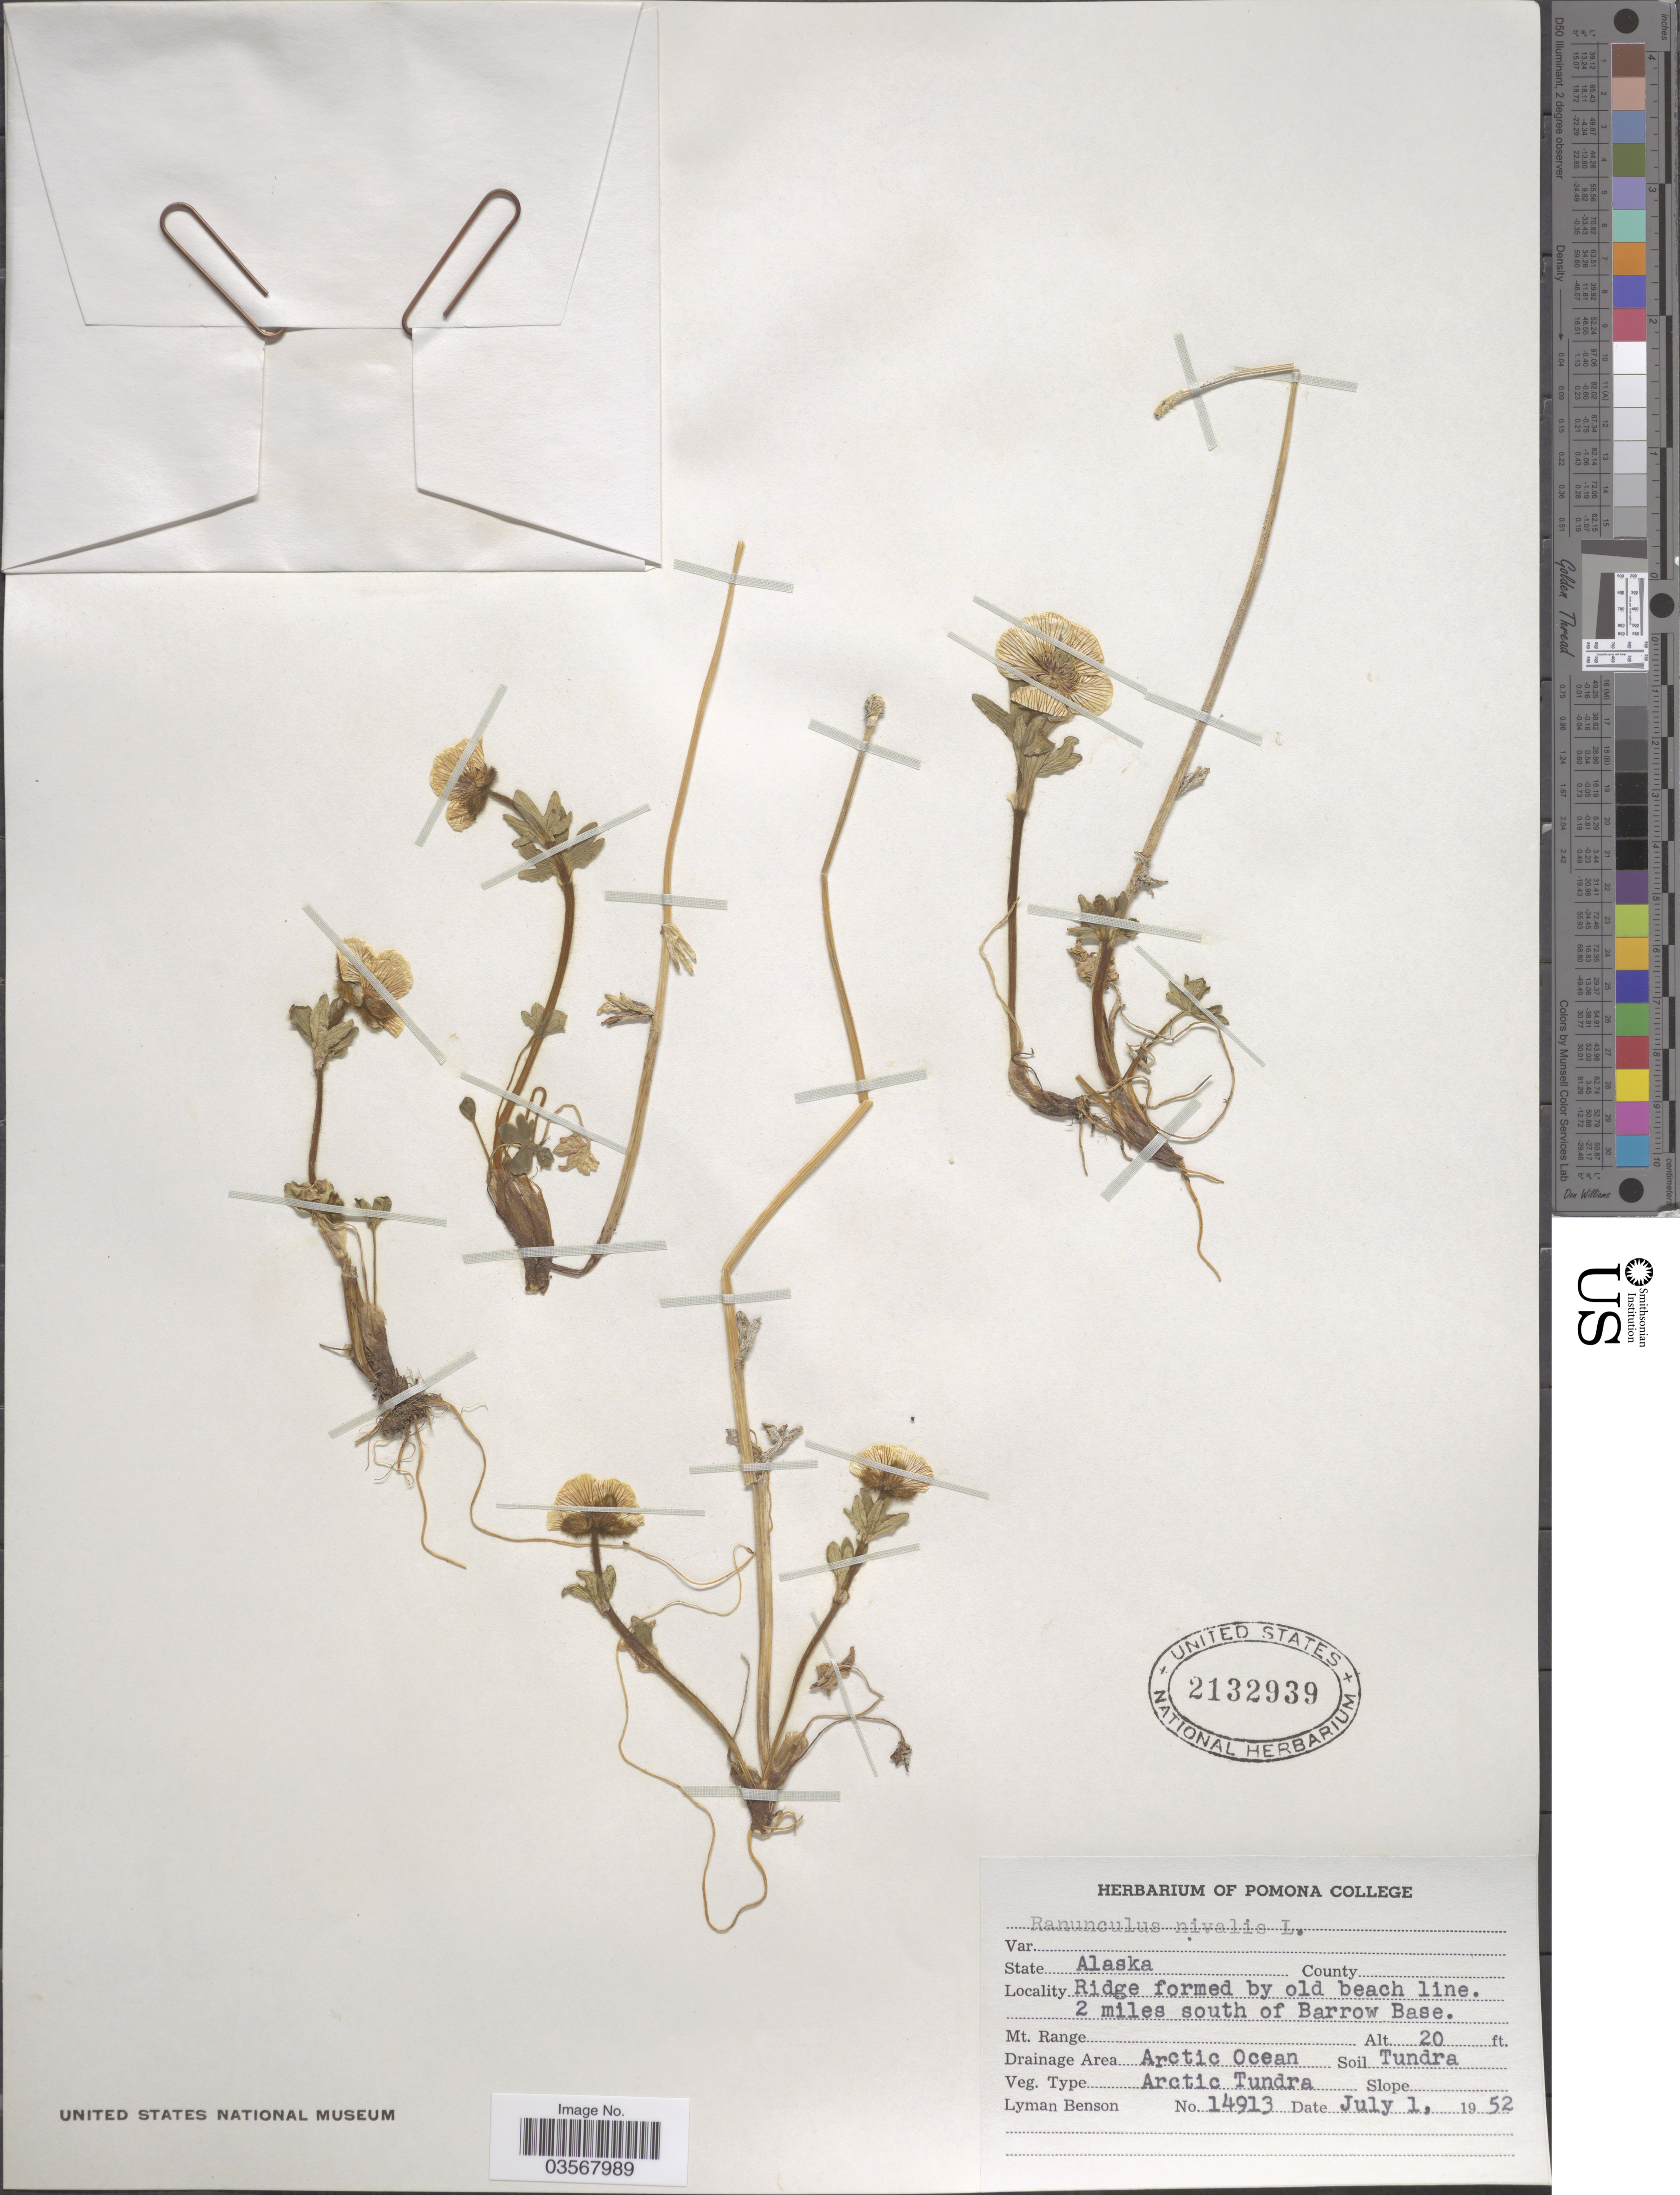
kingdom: Plantae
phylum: Tracheophyta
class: Magnoliopsida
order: Ranunculales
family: Ranunculaceae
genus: Ranunculus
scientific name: Ranunculus nivalis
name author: L.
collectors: L. D. Benson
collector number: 14913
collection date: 1952-07-01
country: United States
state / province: Alaska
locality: Ridge formed by old beach line. 2 miles south of Barrow Base. Drainage Area Arctic Ocean.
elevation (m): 6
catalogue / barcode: US 2132939